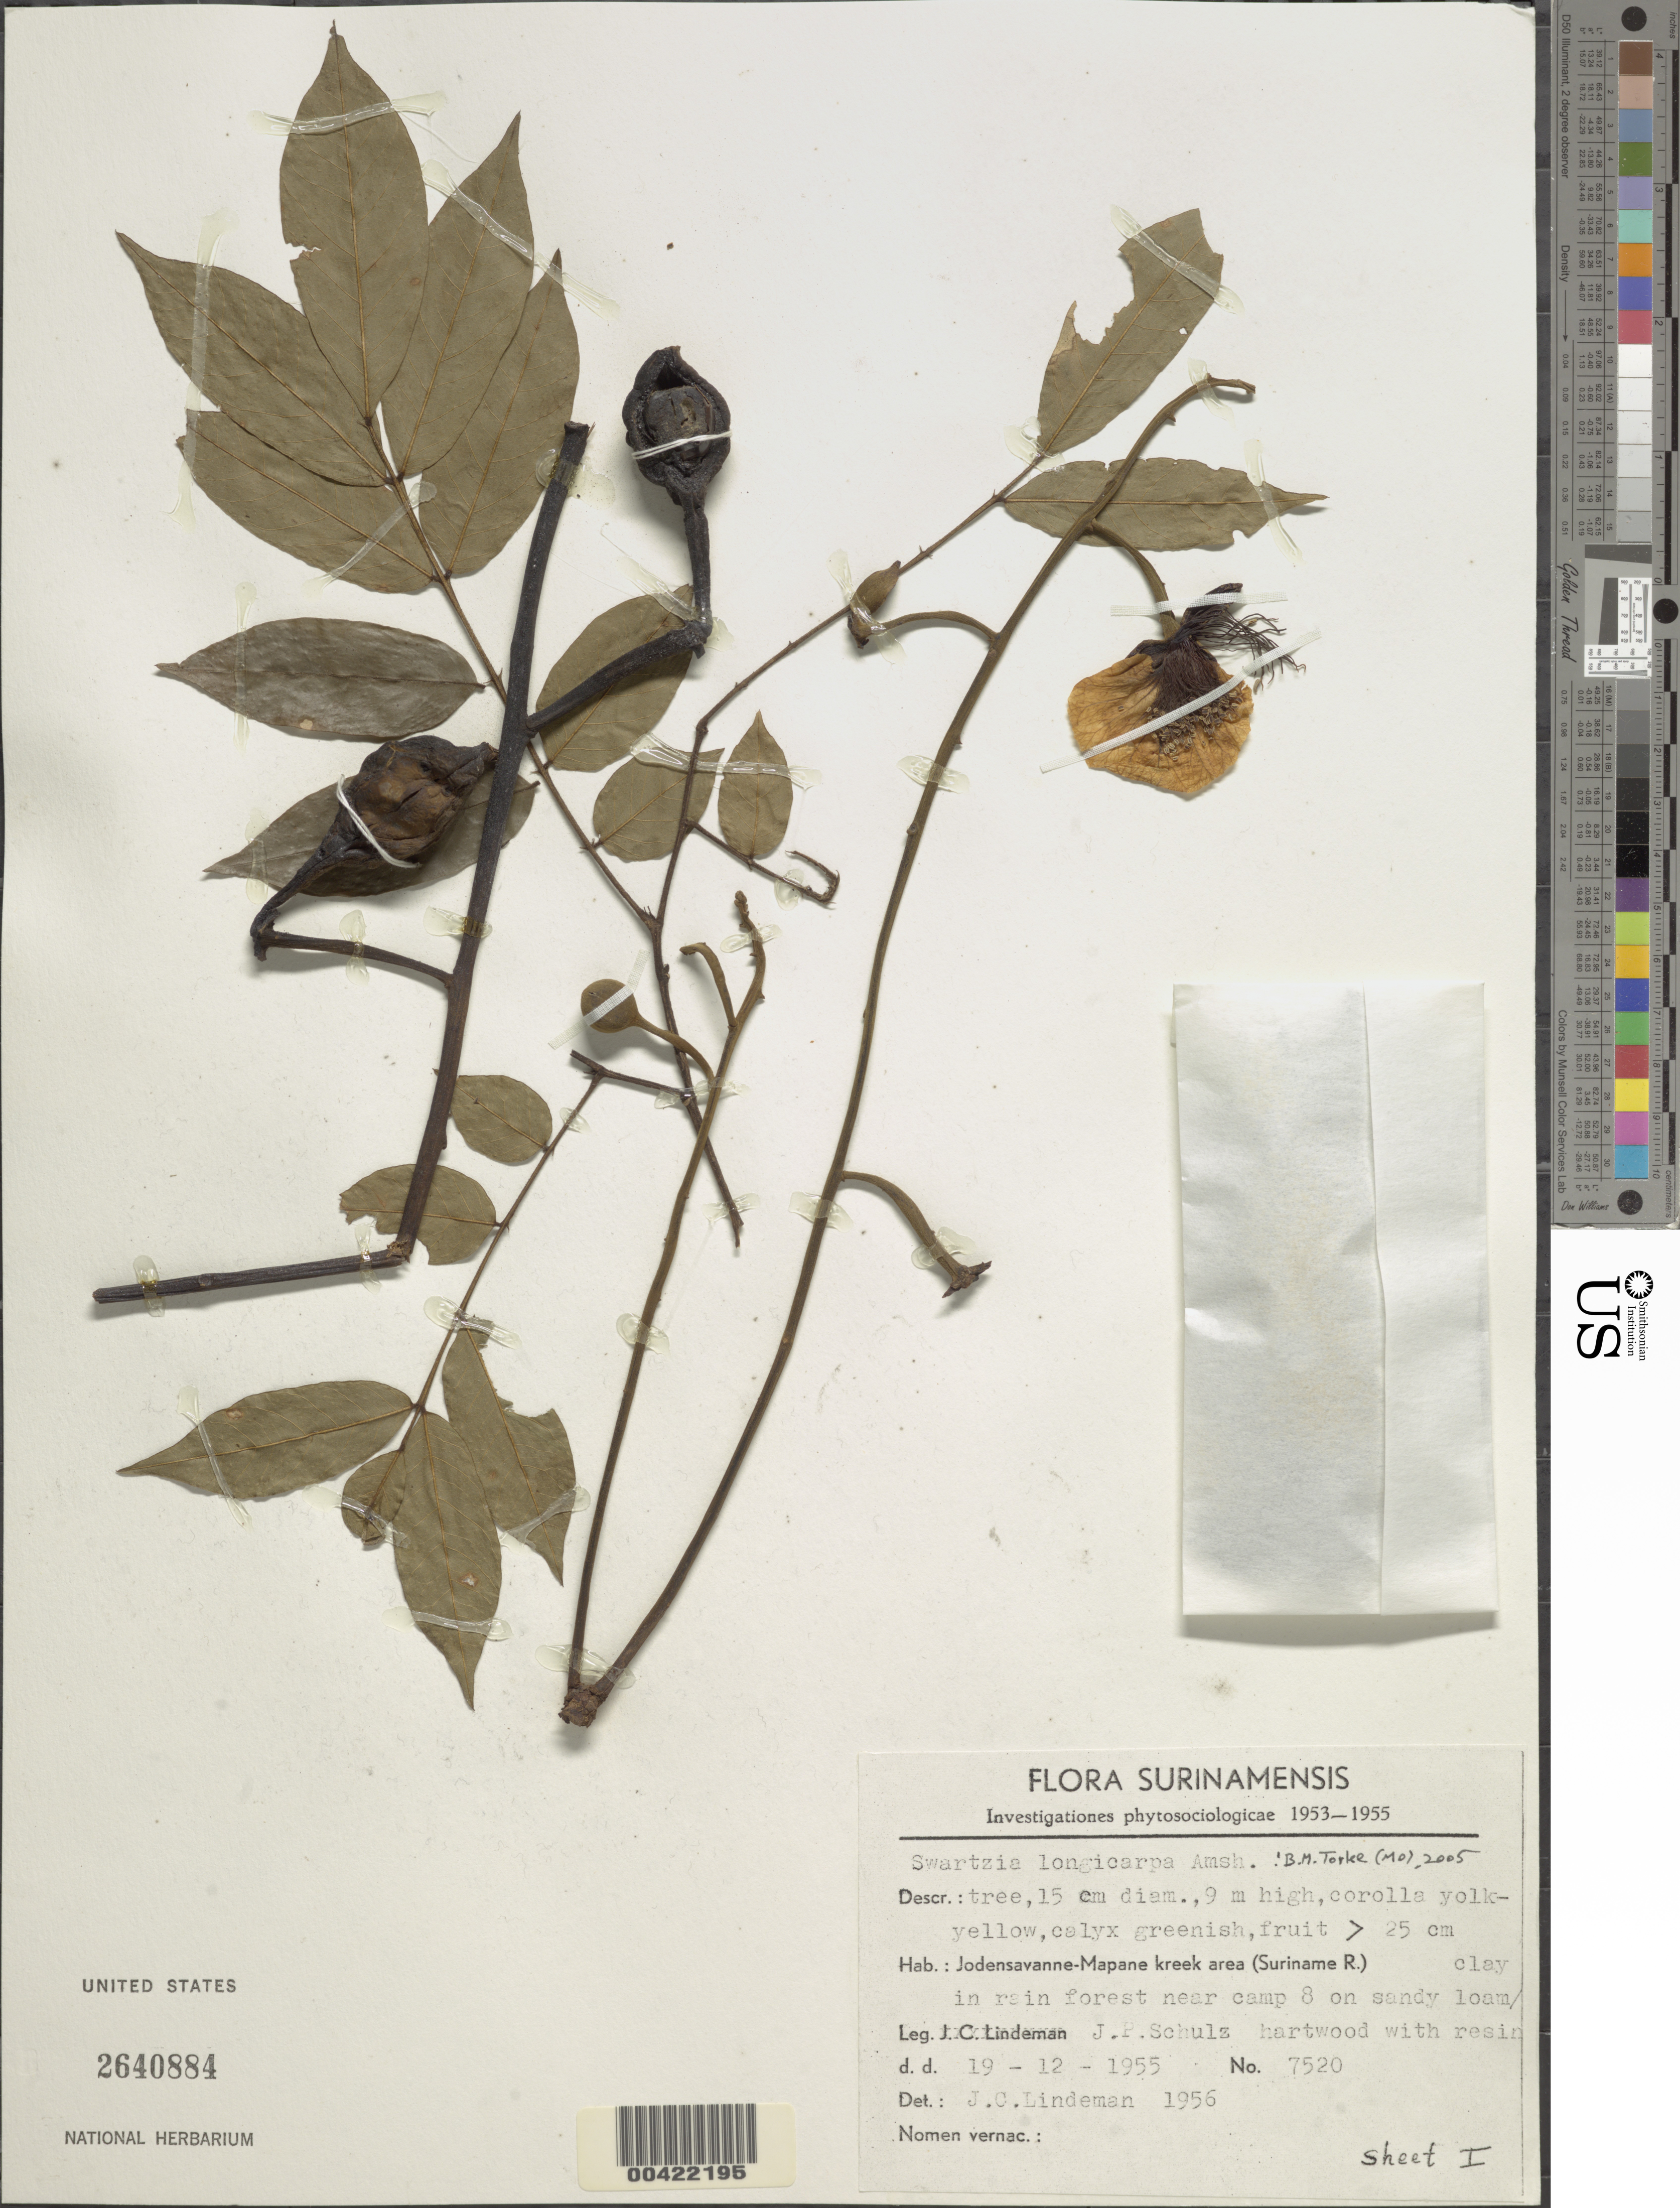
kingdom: Plantae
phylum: Tracheophyta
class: Magnoliopsida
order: Fabales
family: Fabaceae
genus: Swartzia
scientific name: Swartzia longicarpa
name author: Amshoff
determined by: Cowan, R. S.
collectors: J. P. Schulz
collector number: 7520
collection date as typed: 19 Dec 1955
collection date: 1955-12-19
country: Suriname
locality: Jodensavanne - mapane kreek area (suriname river), near camp 8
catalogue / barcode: US 2640884